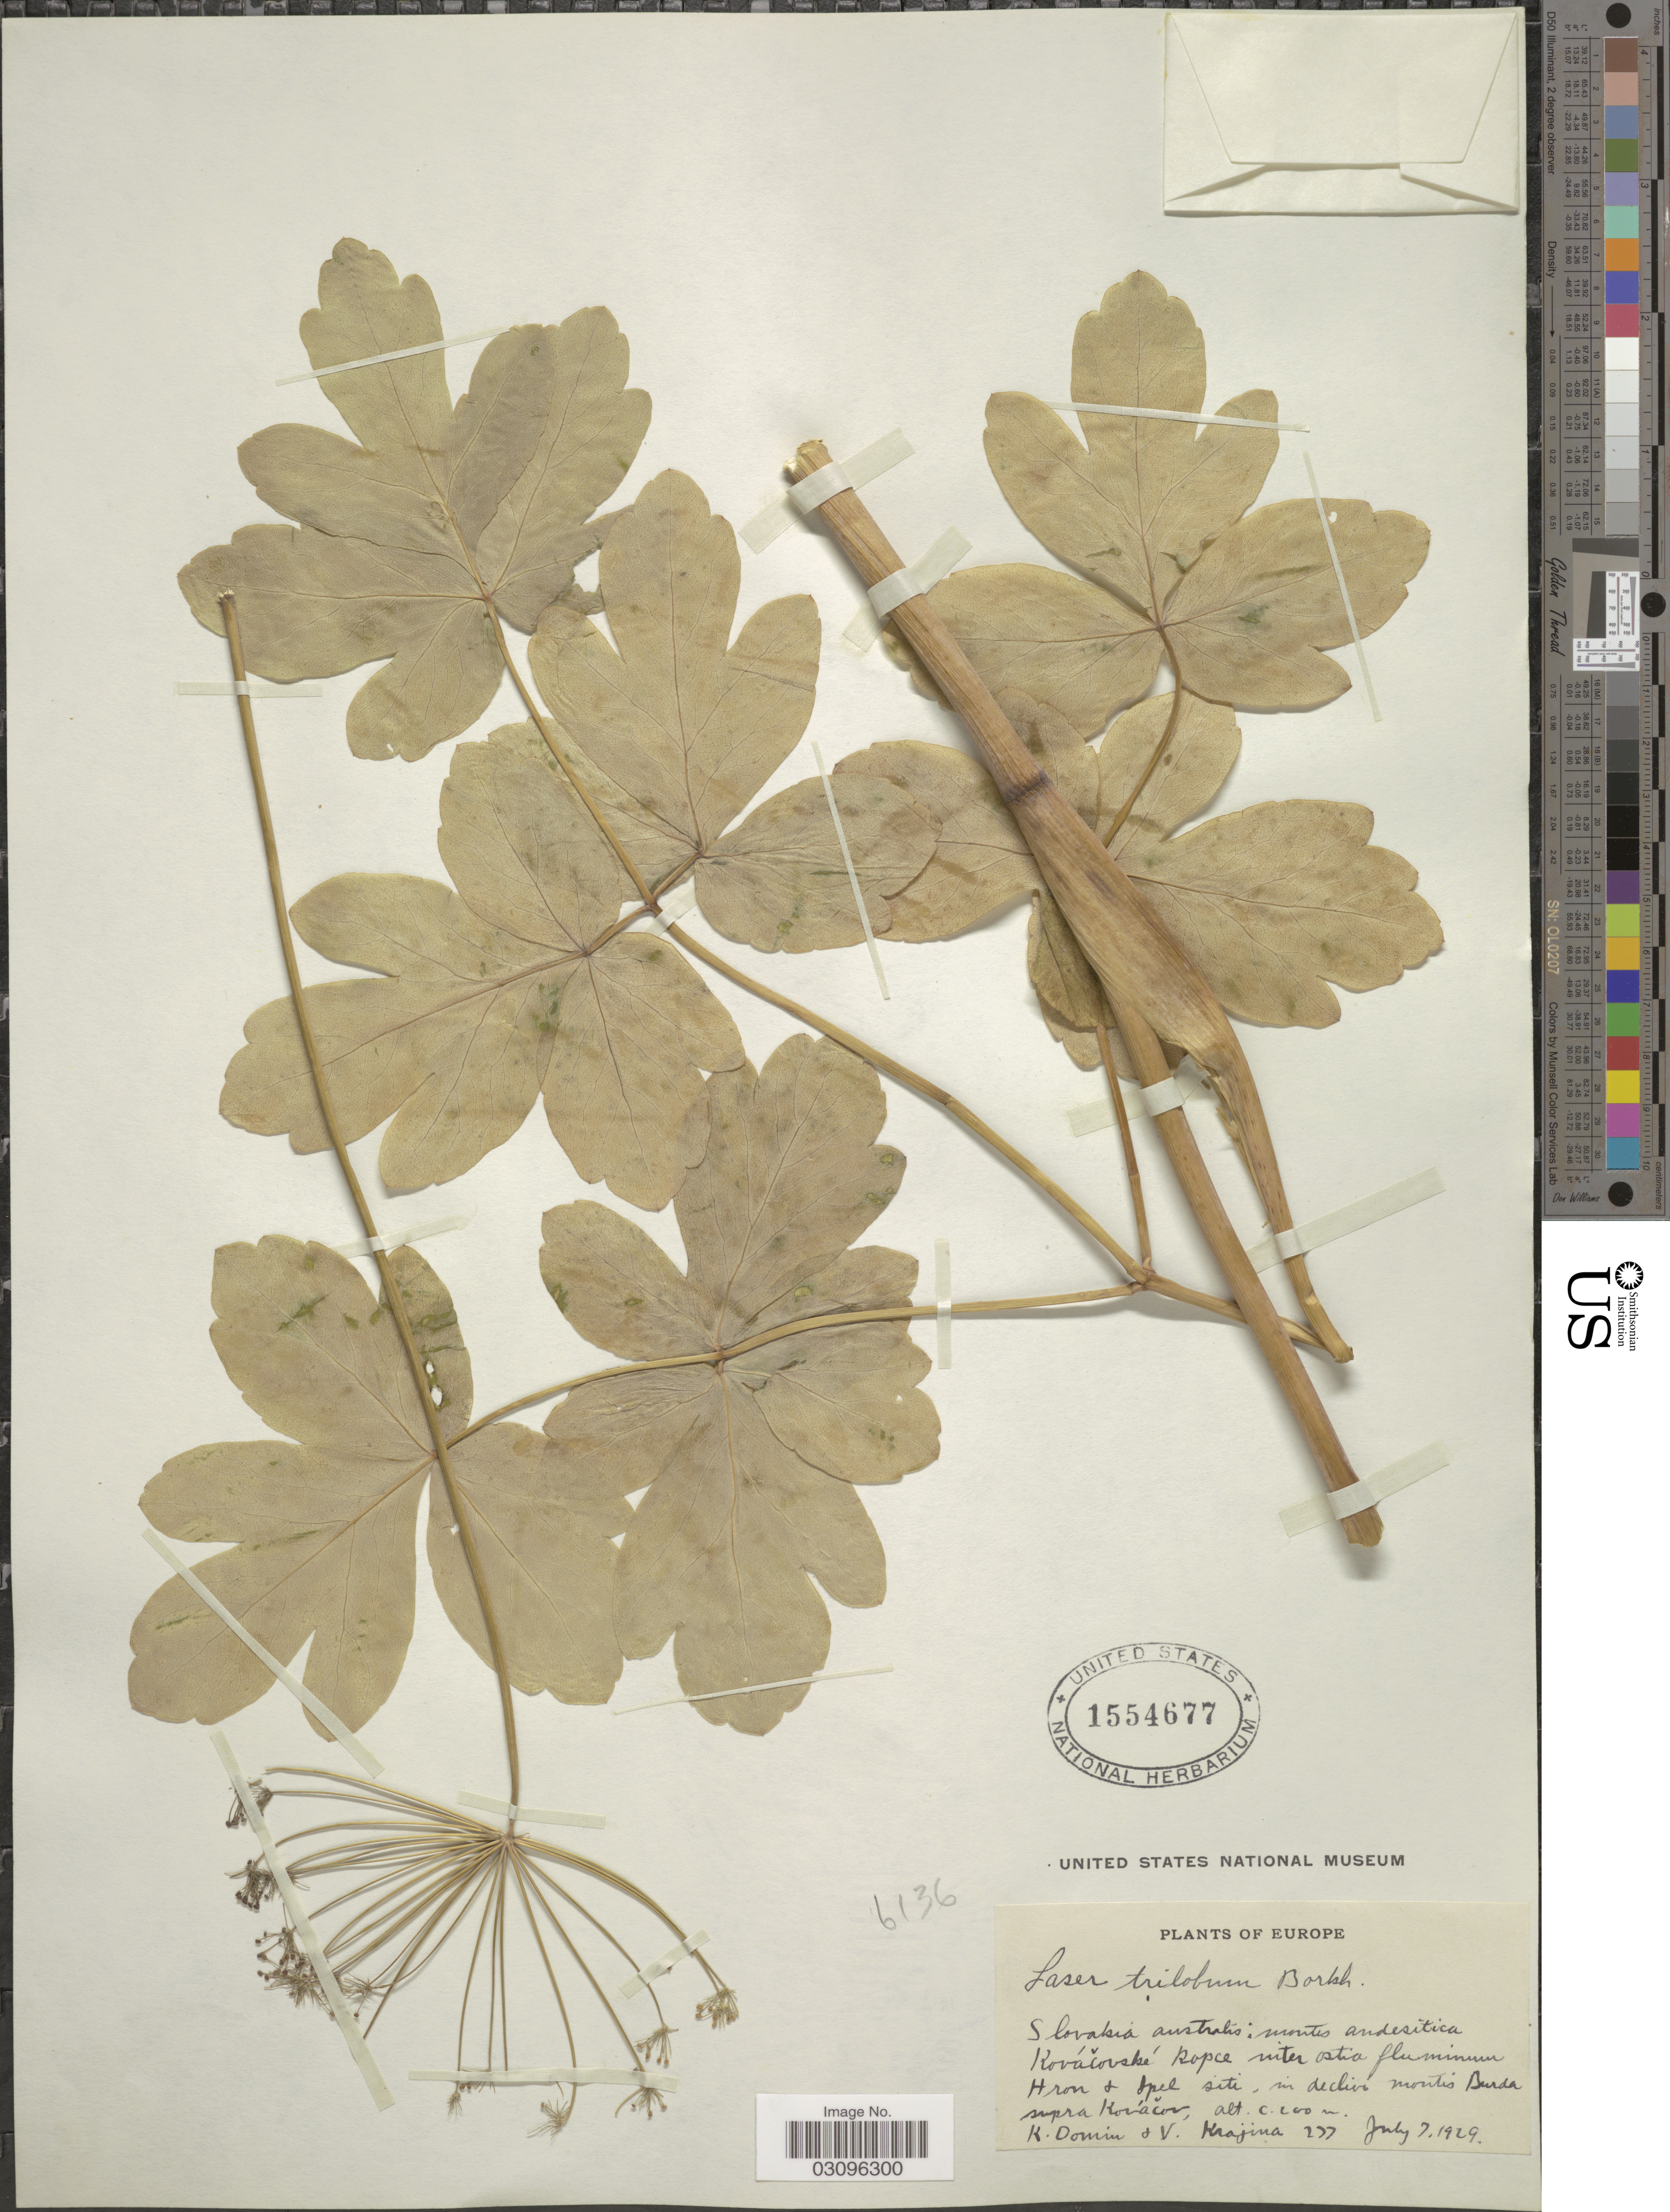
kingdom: Plantae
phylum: Tracheophyta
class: Magnoliopsida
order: Apiales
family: Apiaceae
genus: Laserpitium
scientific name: Laserpitium trilobum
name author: L.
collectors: K. Domin & V. Krajina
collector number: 277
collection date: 1929-07-07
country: Slovakia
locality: Slovakia australis: montis andesitica Kováčovské Kopce inter ostia fluminum Hron + Ipel siti, in declivi montis Burda supra Kováčov.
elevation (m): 200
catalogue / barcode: US 1554677